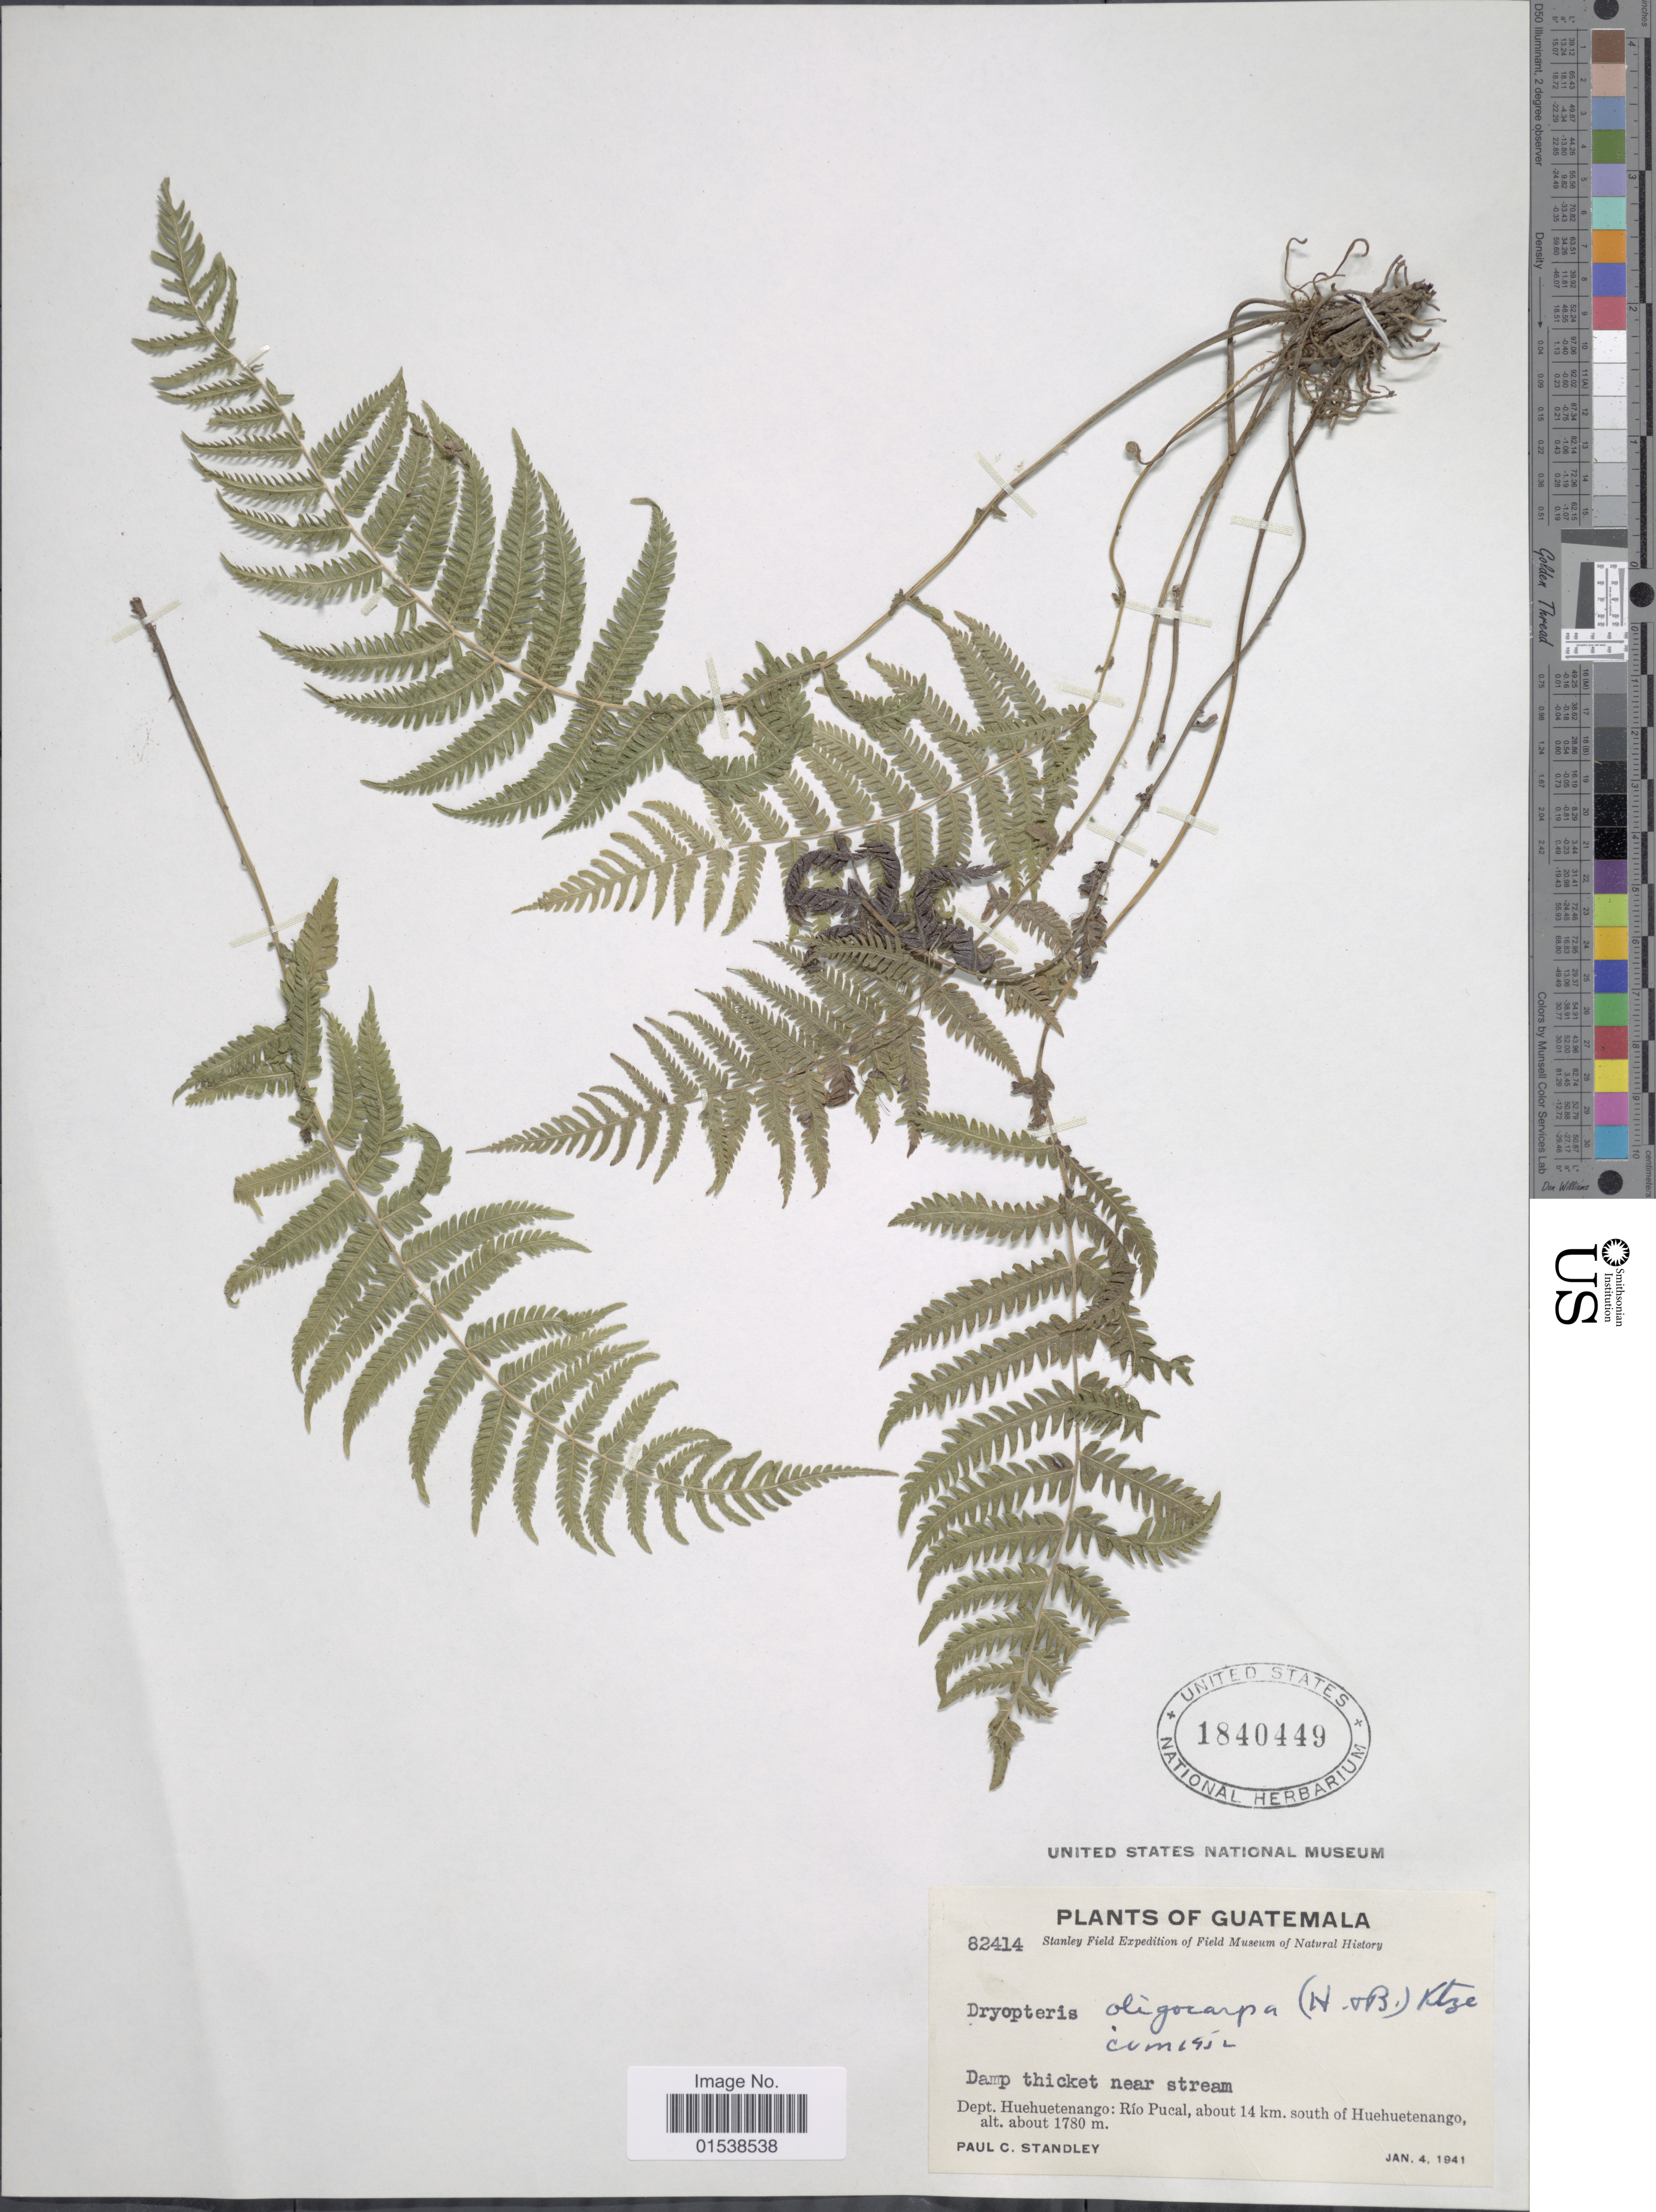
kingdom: Plantae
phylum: Tracheophyta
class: Polypodiopsida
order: Polypodiales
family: Thelypteridaceae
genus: Amauropelta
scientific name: Amauropelta oligocarpa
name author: (Humb. & Bonpl. ex Willd.) Pic. Serm.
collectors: P. C. Standley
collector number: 82414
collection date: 1941-01-04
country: Guatemala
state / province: Huehuetenango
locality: Dept. Huehuetenango: Rio Pucal, about 14 km south of Huehuetenango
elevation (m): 1780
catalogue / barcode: US 1840449